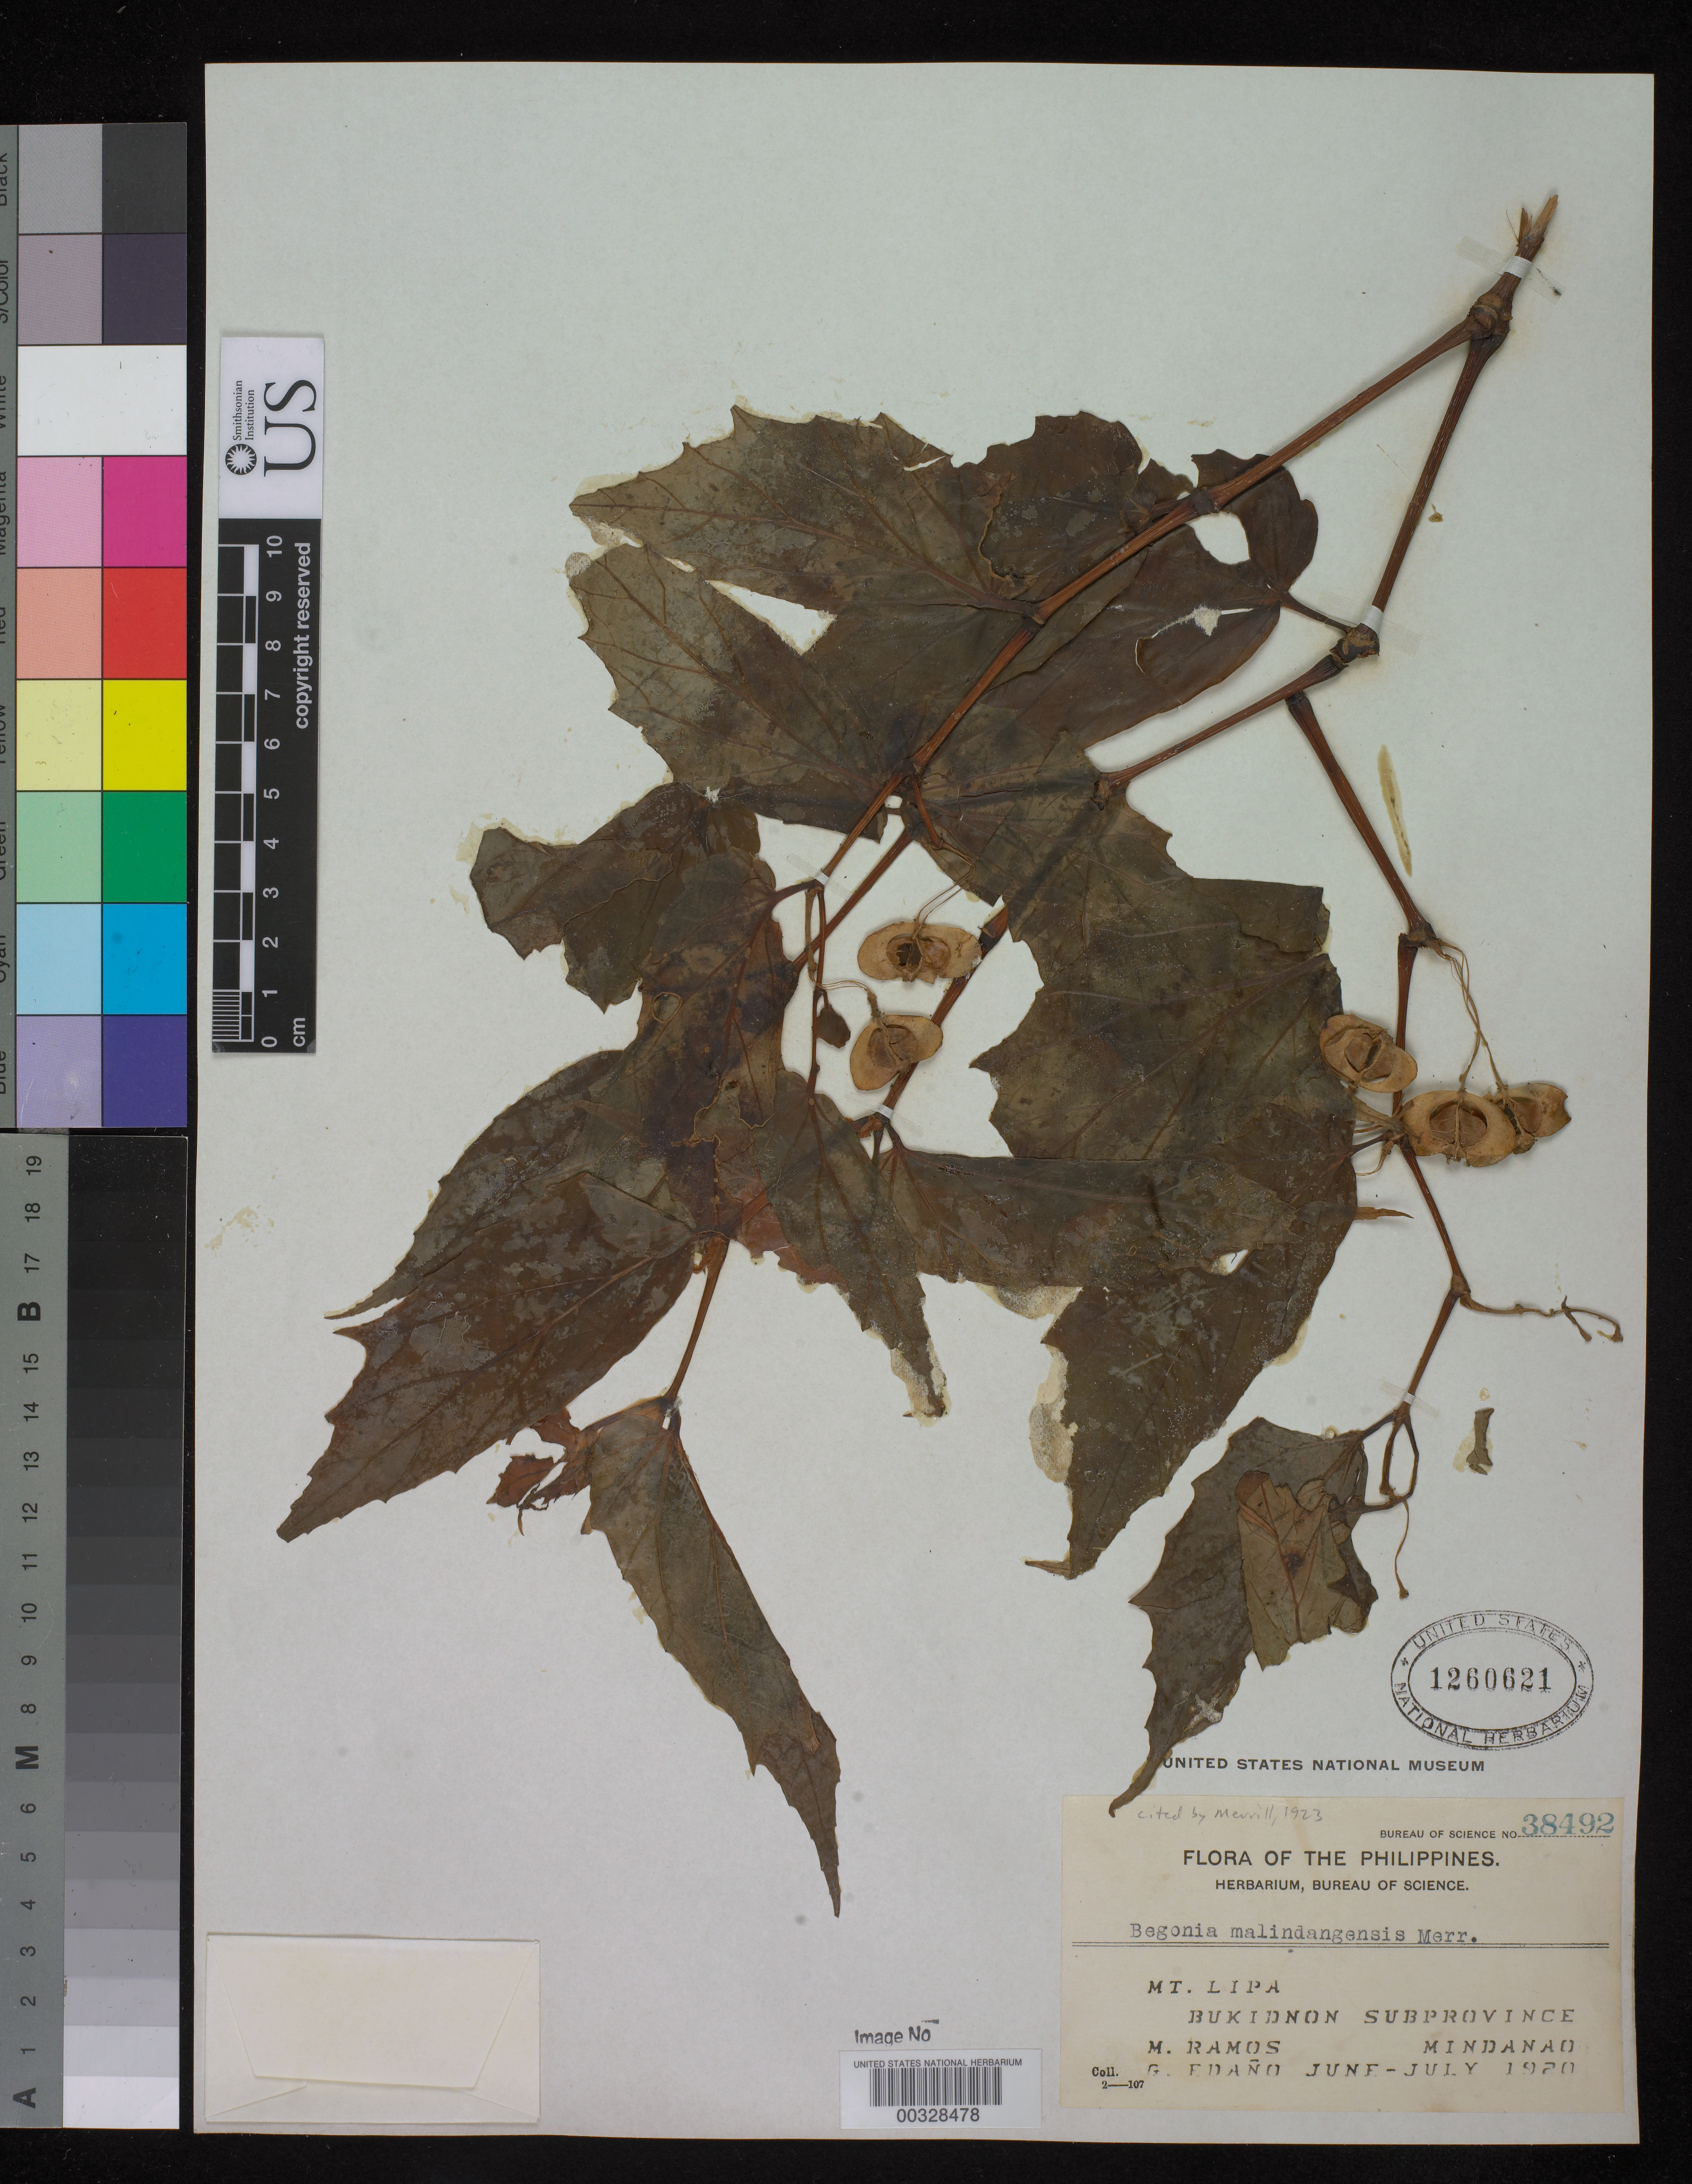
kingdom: Plantae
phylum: Tracheophyta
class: Magnoliopsida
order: Cucurbitales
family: Begoniaceae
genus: Begonia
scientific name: Begonia malindangensis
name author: Merr.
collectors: M. Ramos & G. E. Edaño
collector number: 38492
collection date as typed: Jun 1920 to -- Jul 1920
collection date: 1920-06/1920-07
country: Philippines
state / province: Northern Mindanao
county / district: Bukidnon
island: Mindanao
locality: Mt. lipa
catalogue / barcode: US 1260621